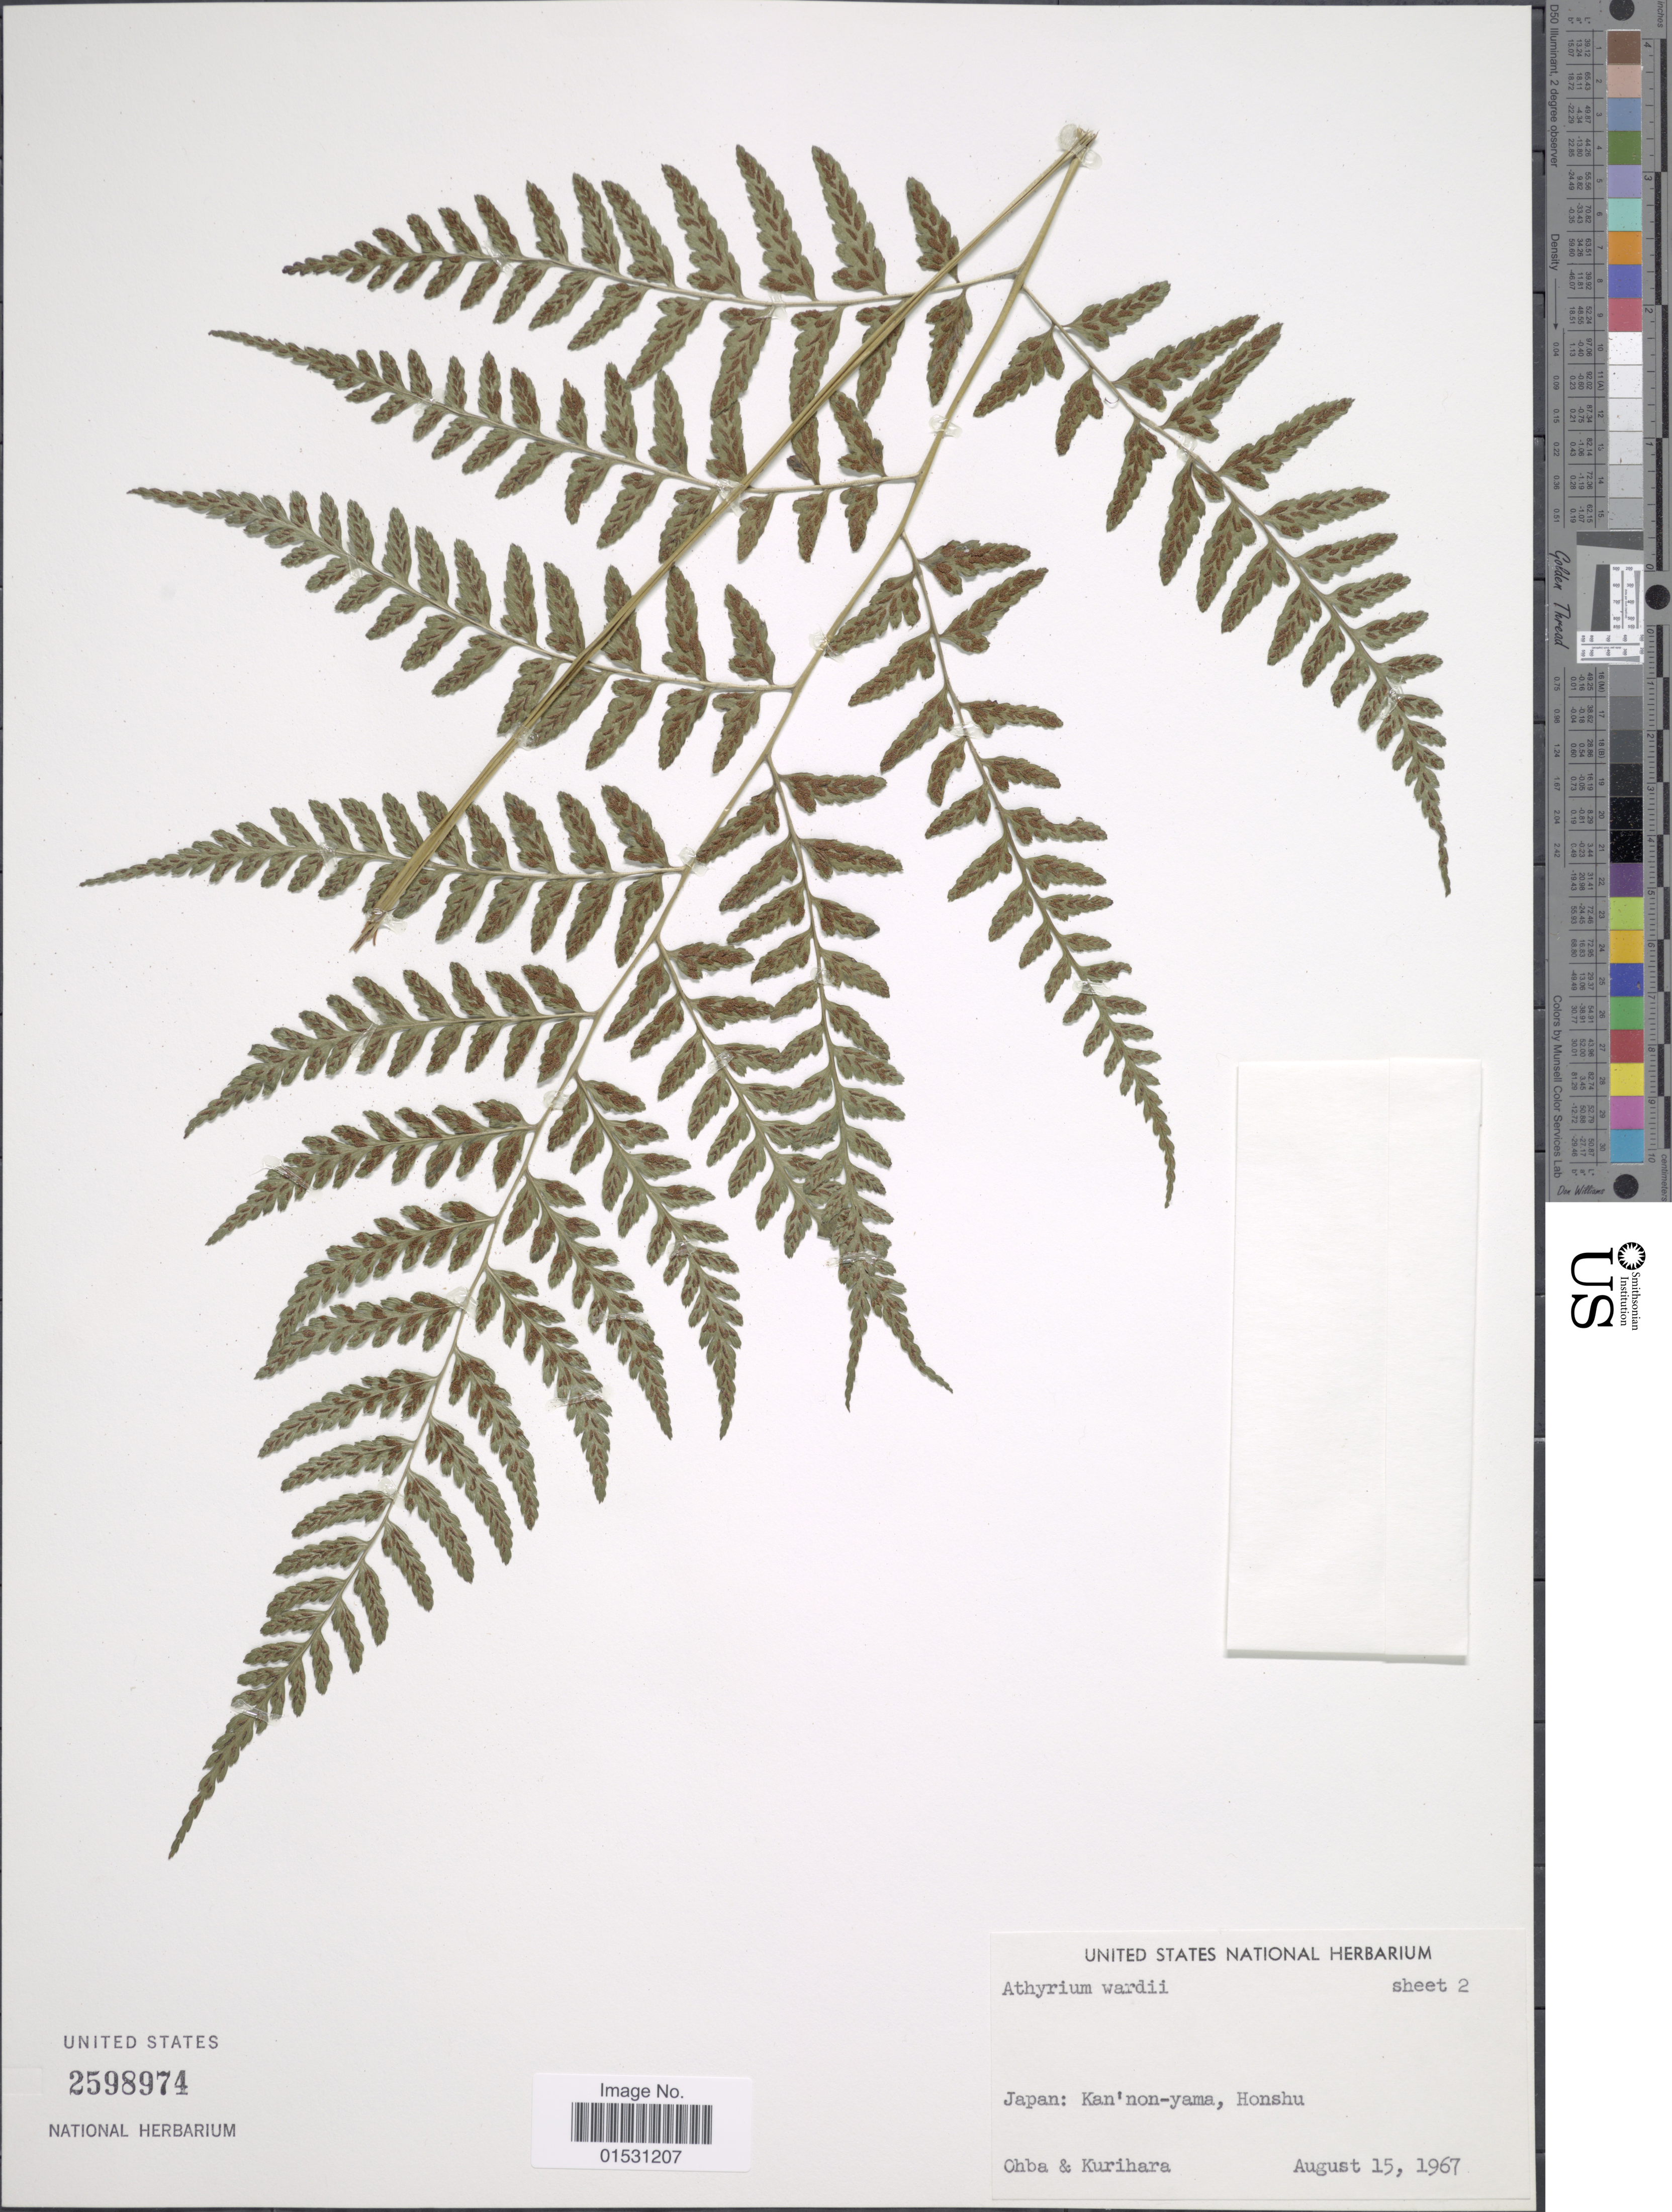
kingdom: Plantae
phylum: Tracheophyta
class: Polypodiopsida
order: Polypodiales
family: Athyriaceae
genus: Athyrium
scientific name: Athyrium wardii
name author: (Hook.) Makino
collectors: Ohba & Kurihara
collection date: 1967-08-15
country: Japan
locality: Honshu: Kan'non-yama.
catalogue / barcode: US 2598974